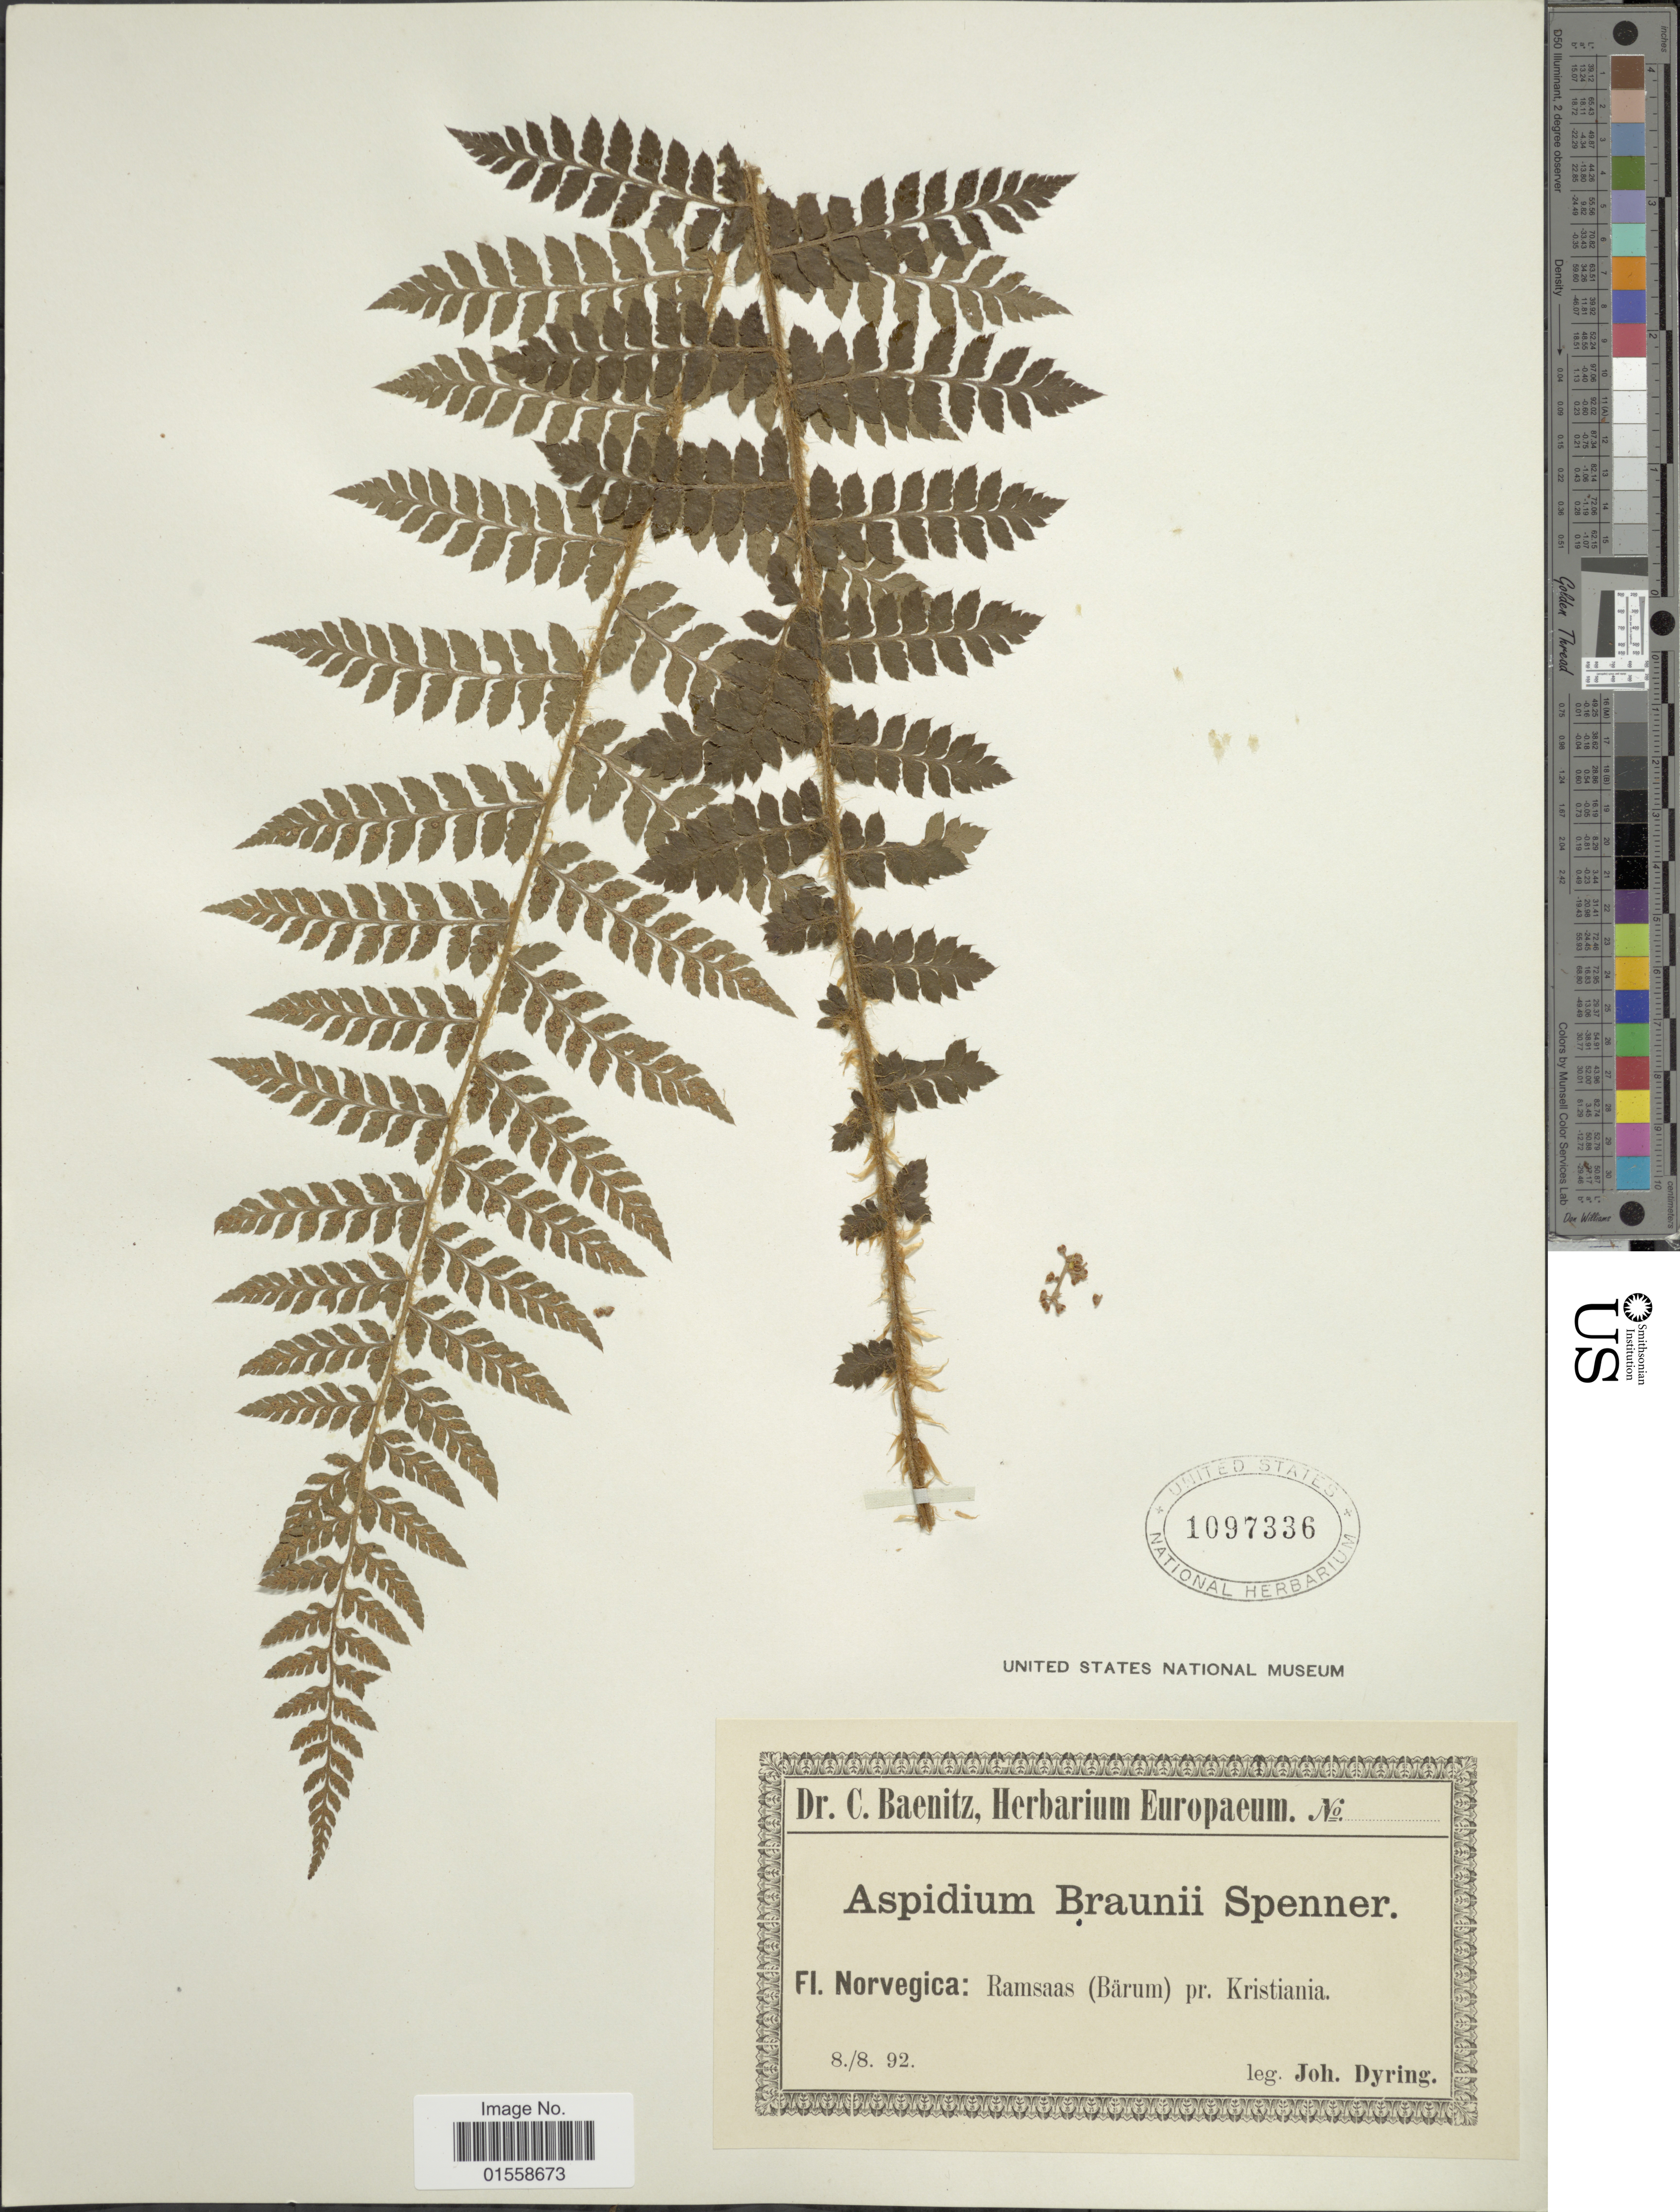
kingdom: Plantae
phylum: Tracheophyta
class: Polypodiopsida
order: Polypodiales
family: Dryopteridaceae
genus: Polystichum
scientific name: Polystichum braunii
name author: (Spenn.) Fée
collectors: Dyring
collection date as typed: Transcribed d/m/y: 8/8/92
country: Norway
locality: Norvegica: Ramsaas (barum pr. Kristiania.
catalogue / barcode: US 1097336